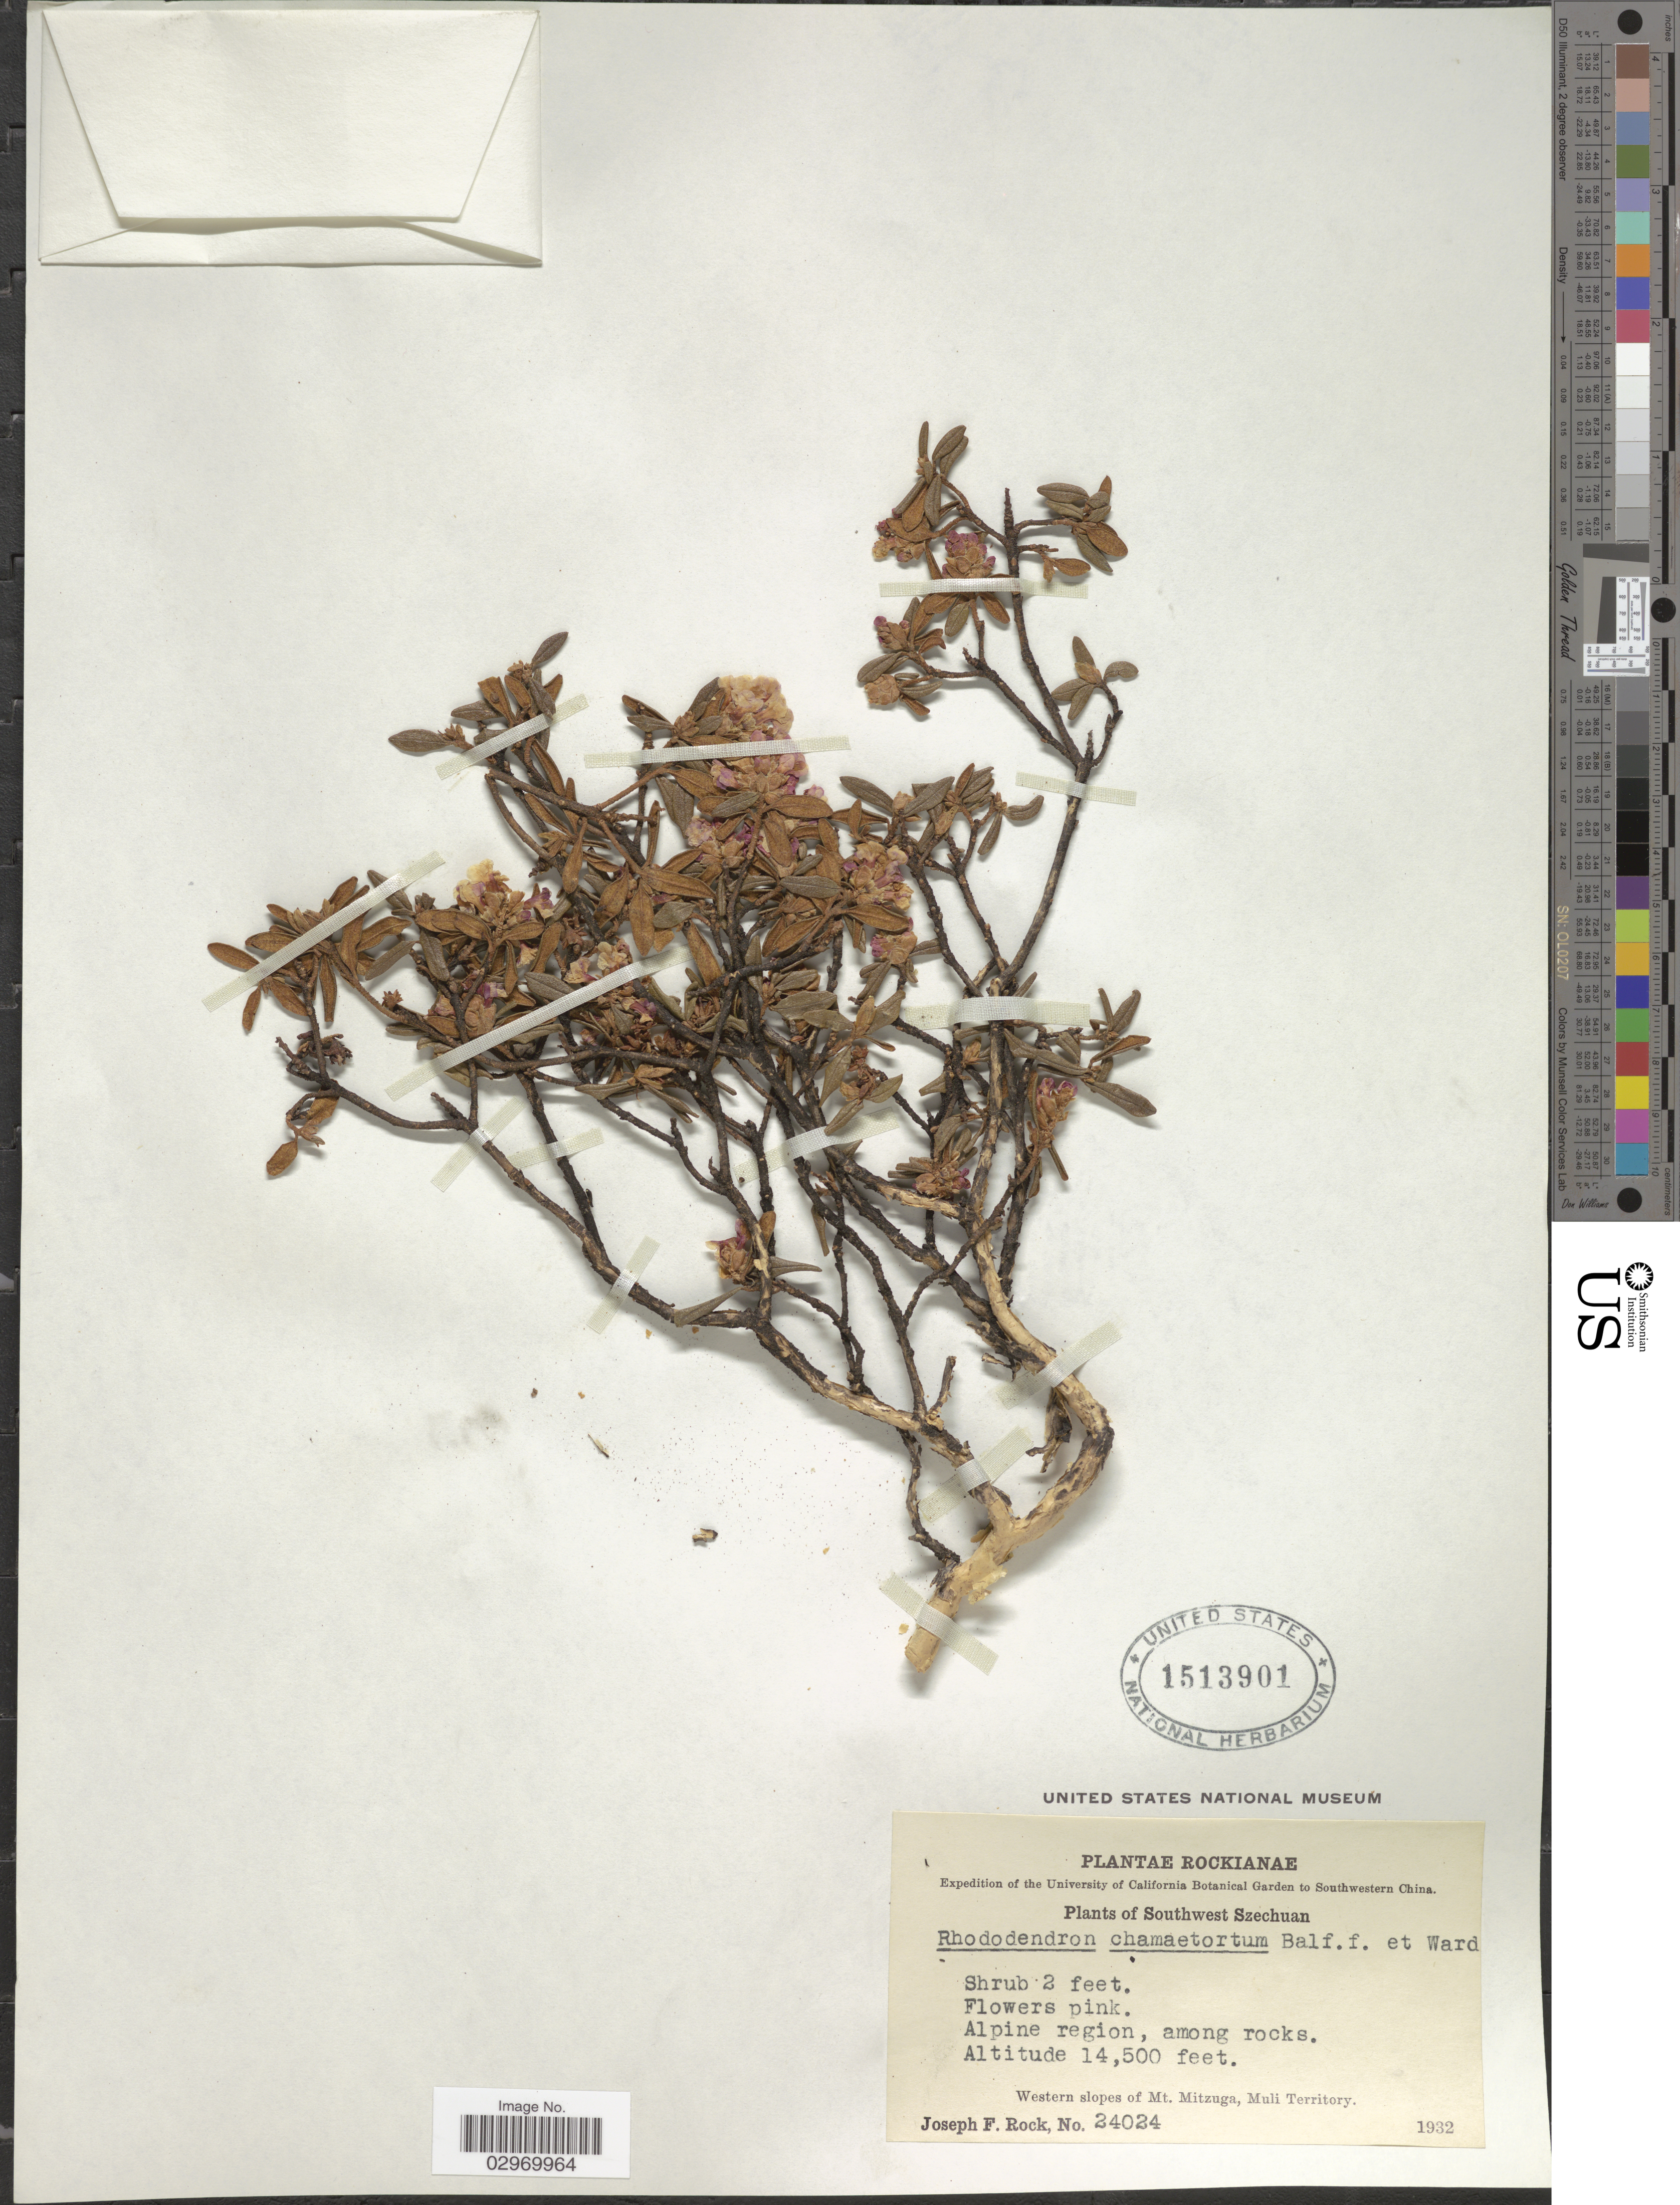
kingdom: Plantae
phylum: Tracheophyta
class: Magnoliopsida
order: Ericales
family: Ericaceae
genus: Rhododendron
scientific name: Rhododendron chamaetortum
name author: Balf. f. & Kingdon-Ward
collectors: J. F. Rock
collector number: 24024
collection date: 1932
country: China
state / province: Sichuan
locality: Southwestern China. Southwest Szechuan, Western slopes of Mt. Mitzuga, Muli Territory.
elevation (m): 4420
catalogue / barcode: US 1513901